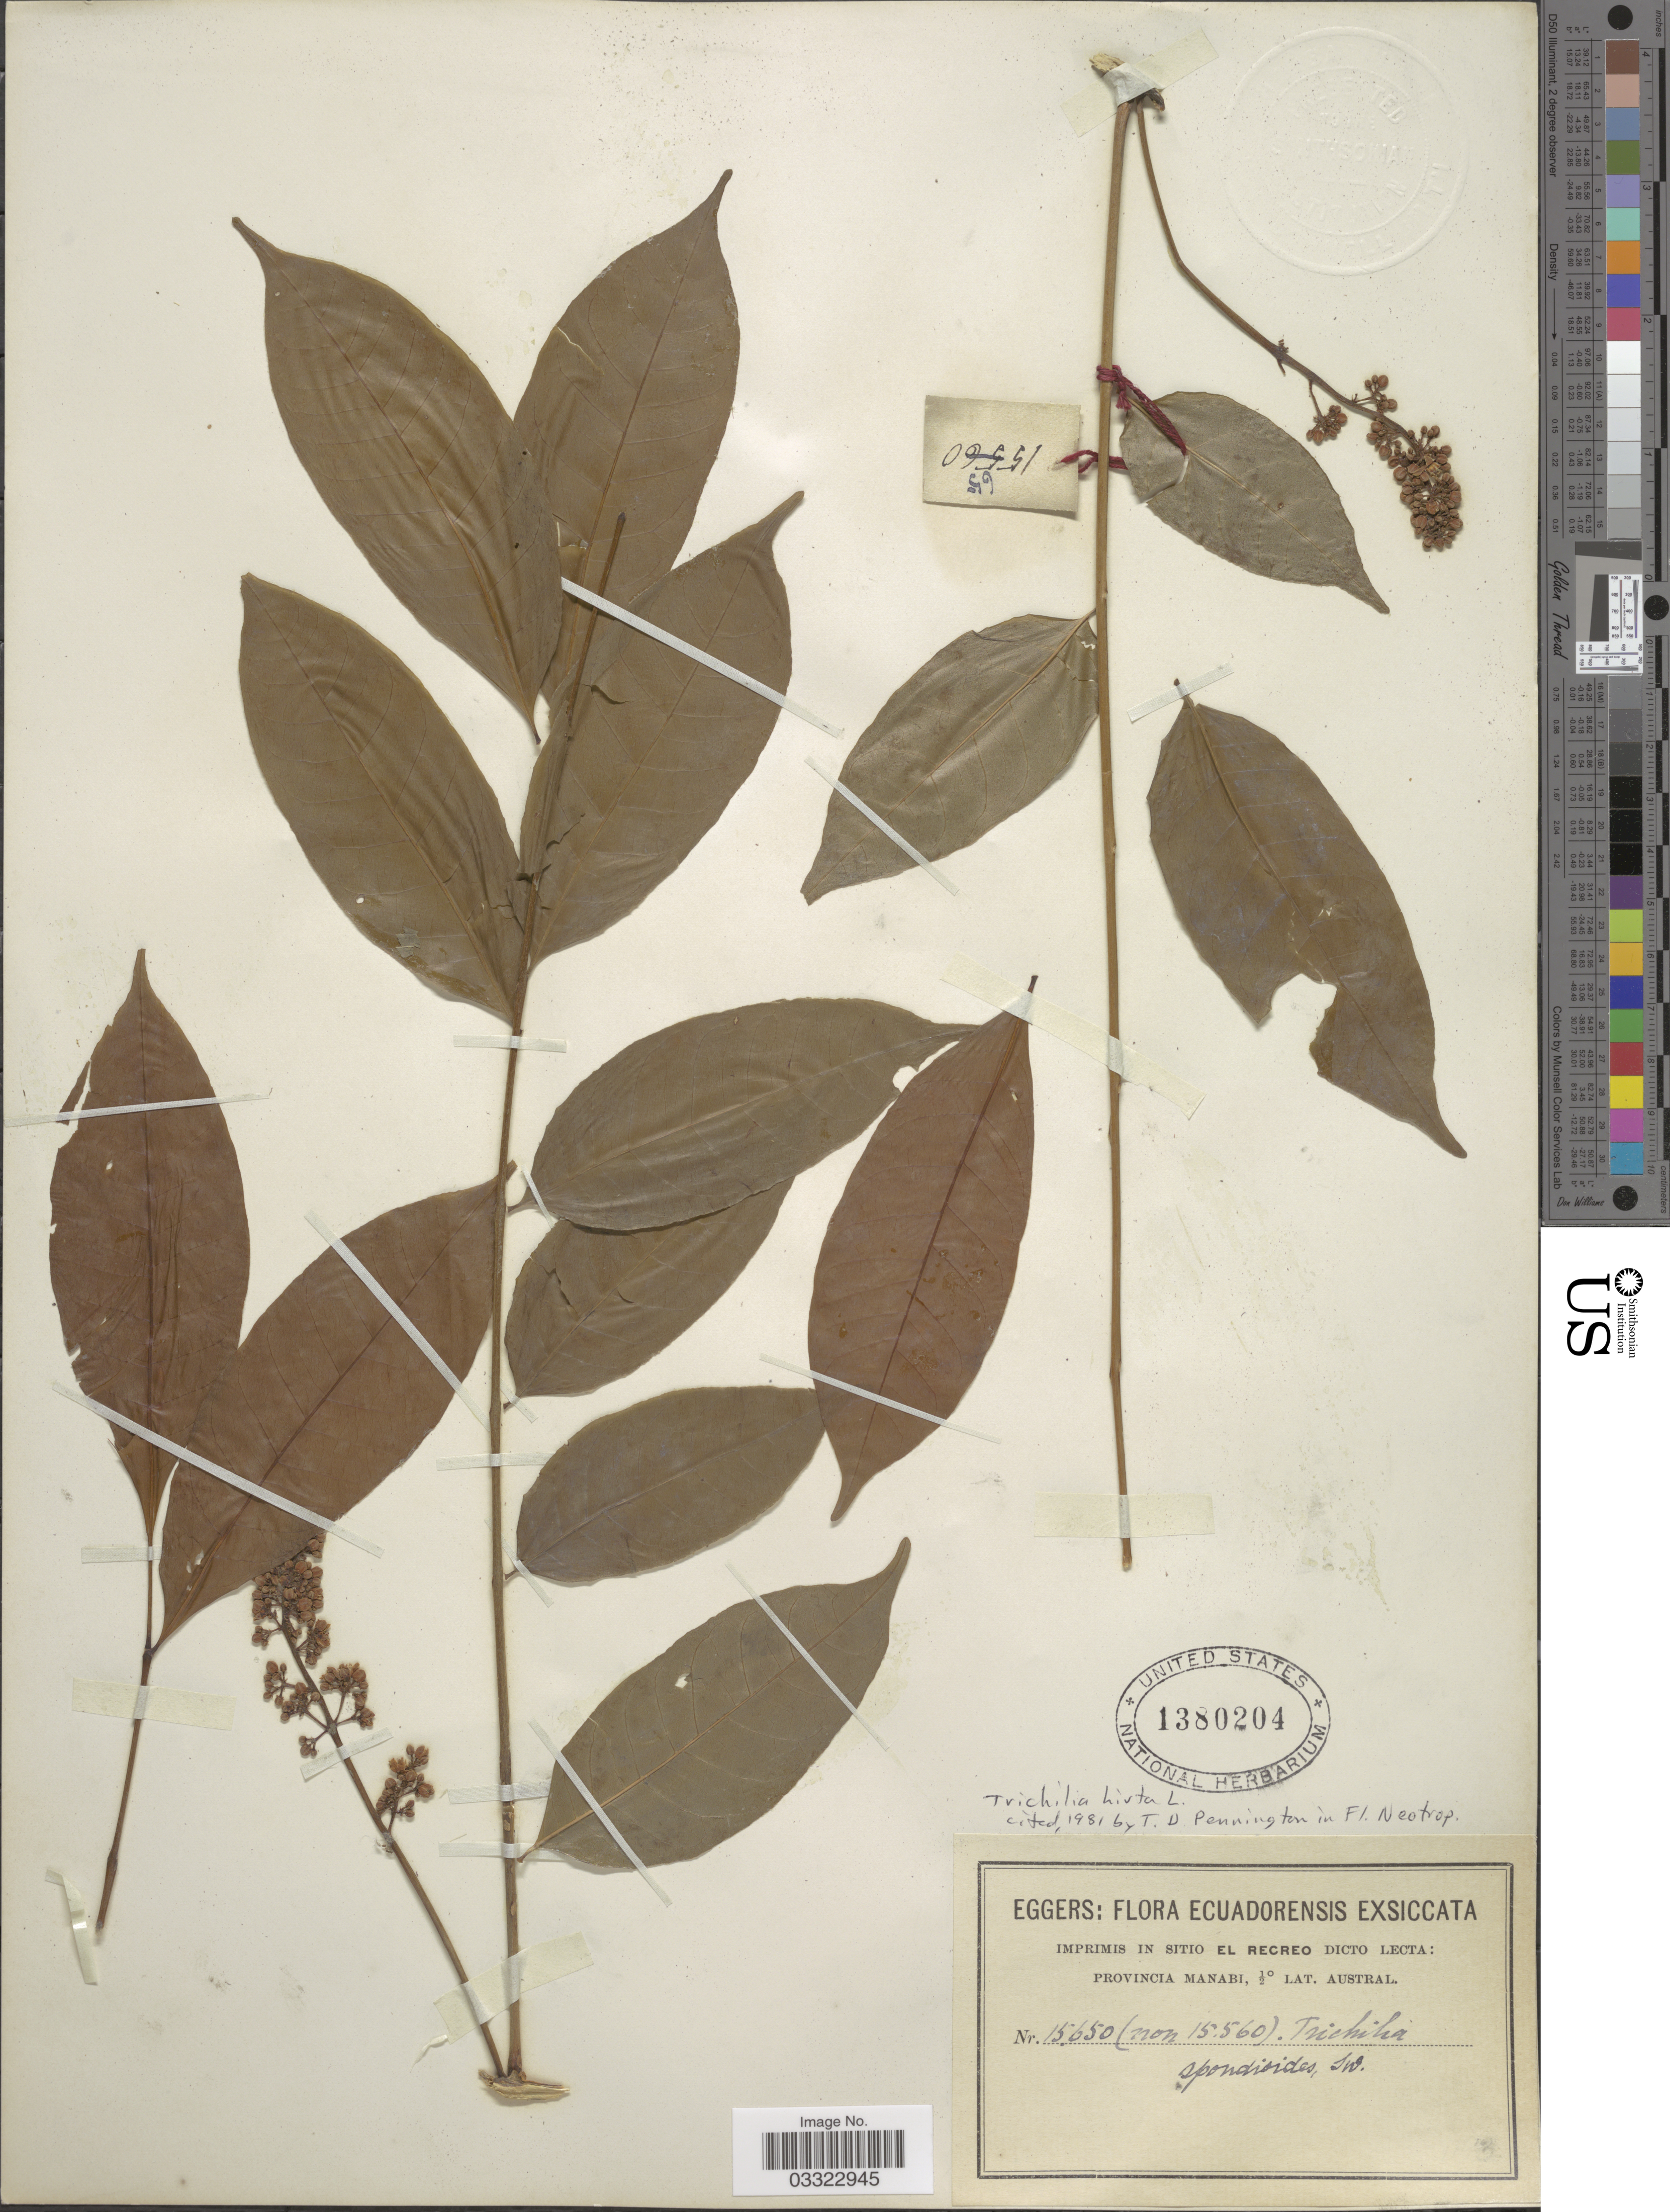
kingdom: Plantae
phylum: Tracheophyta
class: Magnoliopsida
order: Sapindales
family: Meliaceae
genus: Trichilia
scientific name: Trichilia hirta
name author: L.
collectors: -. Eggers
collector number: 15650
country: Ecuador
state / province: Manabí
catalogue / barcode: US 1380204